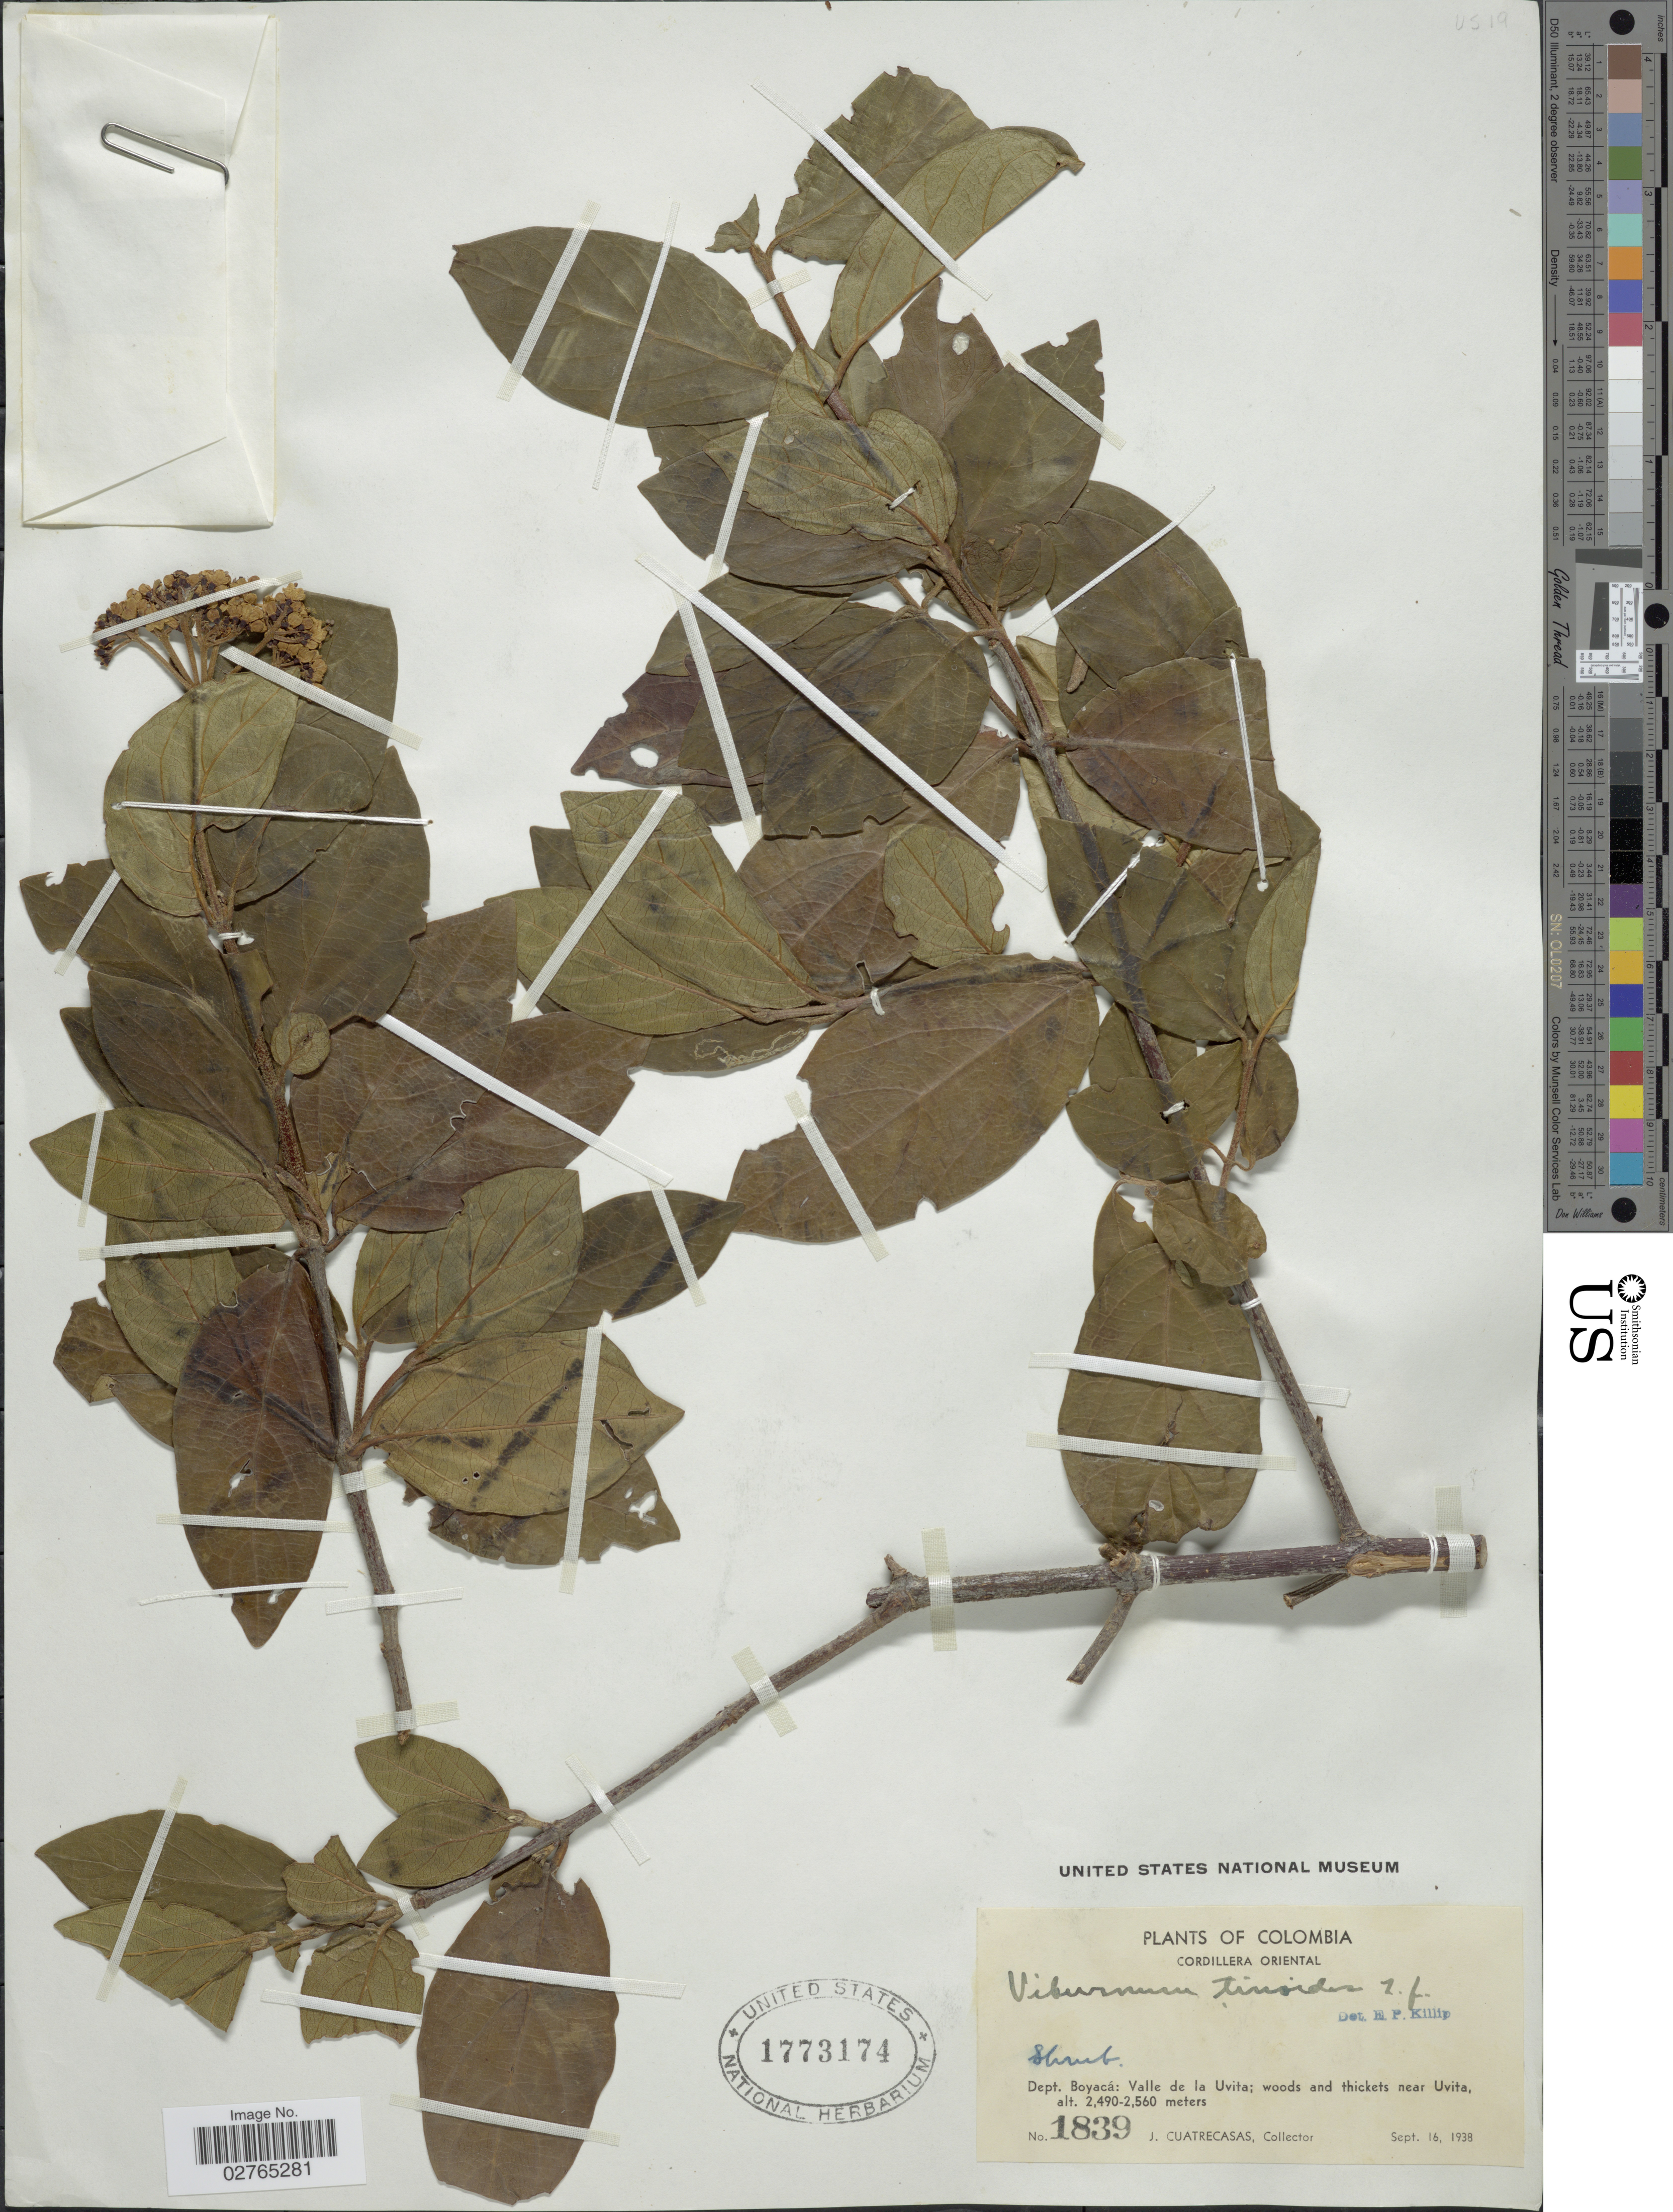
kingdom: Plantae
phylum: Tracheophyta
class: Magnoliopsida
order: Dipsacales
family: Viburnaceae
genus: Viburnum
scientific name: Viburnum tinoides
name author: L. f.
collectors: J. Cuatrecasas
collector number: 1839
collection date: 1938-09-16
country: Colombia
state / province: Boyacá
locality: Cordillera Oriental. Dept. Boyacá: Valle de la Uvita; woods and thickets near Uvita.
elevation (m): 2490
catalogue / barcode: US 1773174